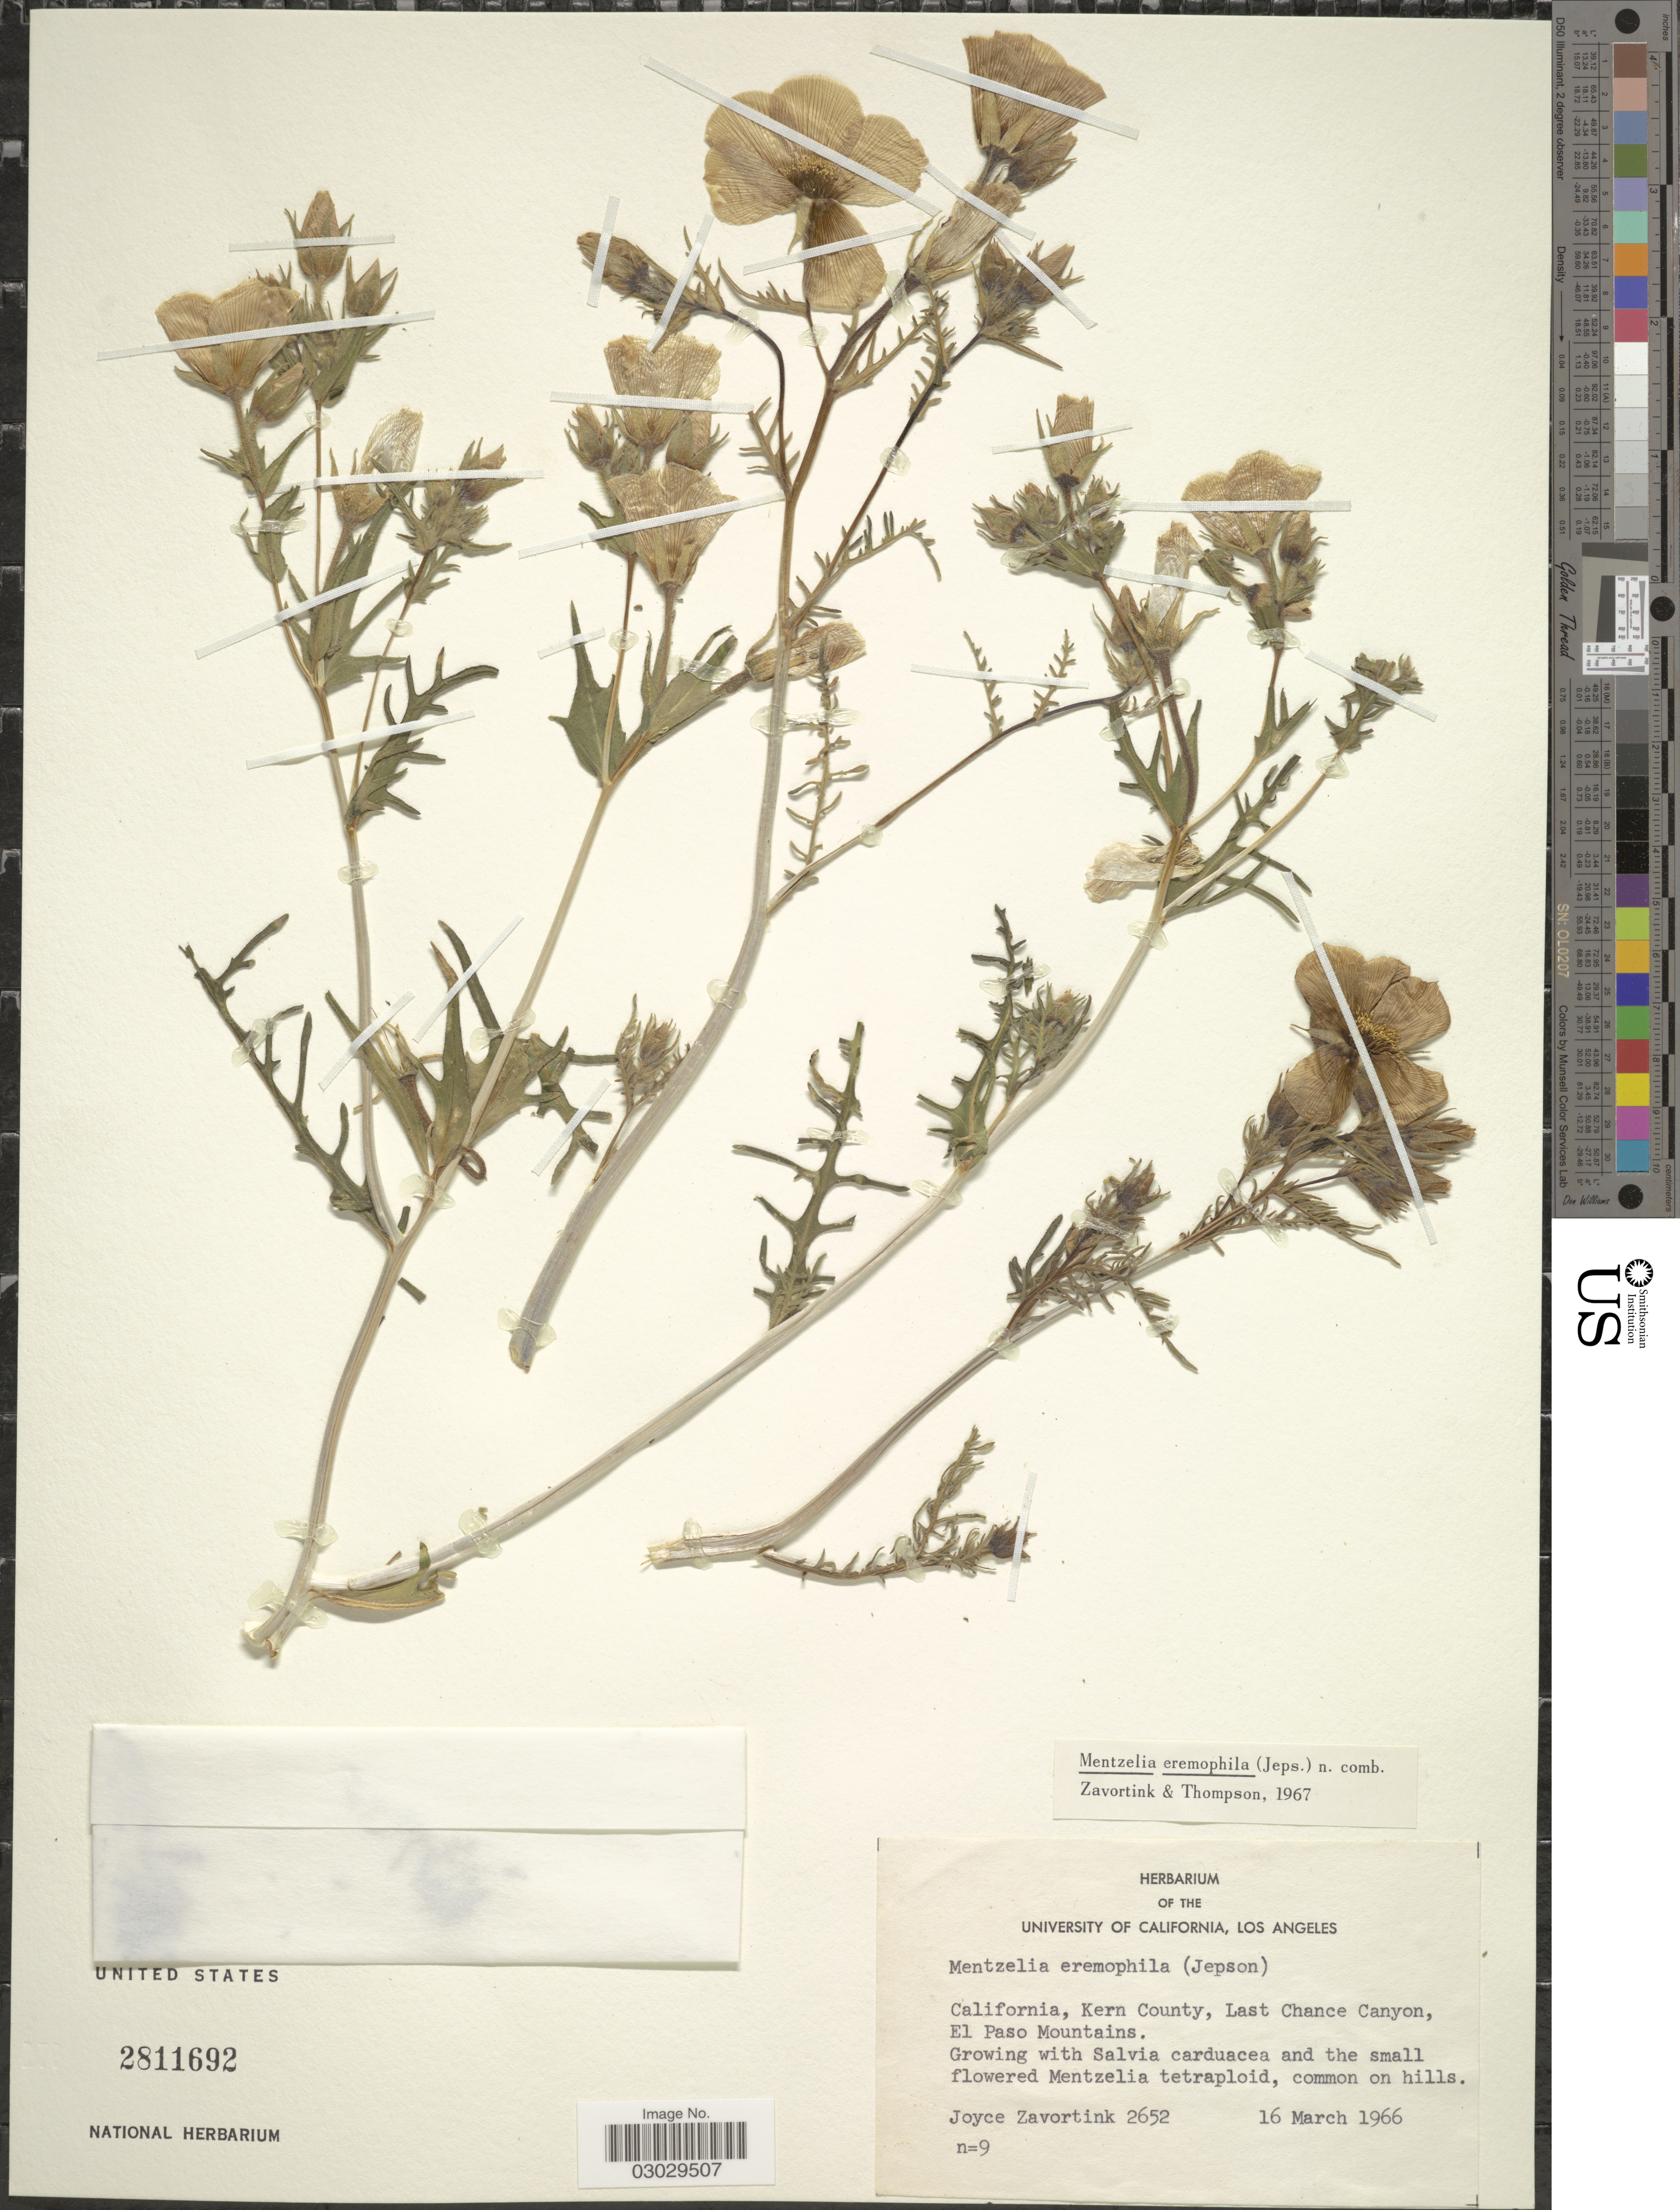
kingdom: Plantae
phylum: Tracheophyta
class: Magnoliopsida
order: Cornales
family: Loasaceae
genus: Mentzelia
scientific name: Mentzelia eremophila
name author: (Jeps.) H.J. Thomps. & J.E. Roberts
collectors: J. Zavortink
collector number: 2652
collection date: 1966-03-16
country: United States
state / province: California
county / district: Kern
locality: Kern County, Last Chance Canyon, El Paso Mountains.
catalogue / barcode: US 2811692